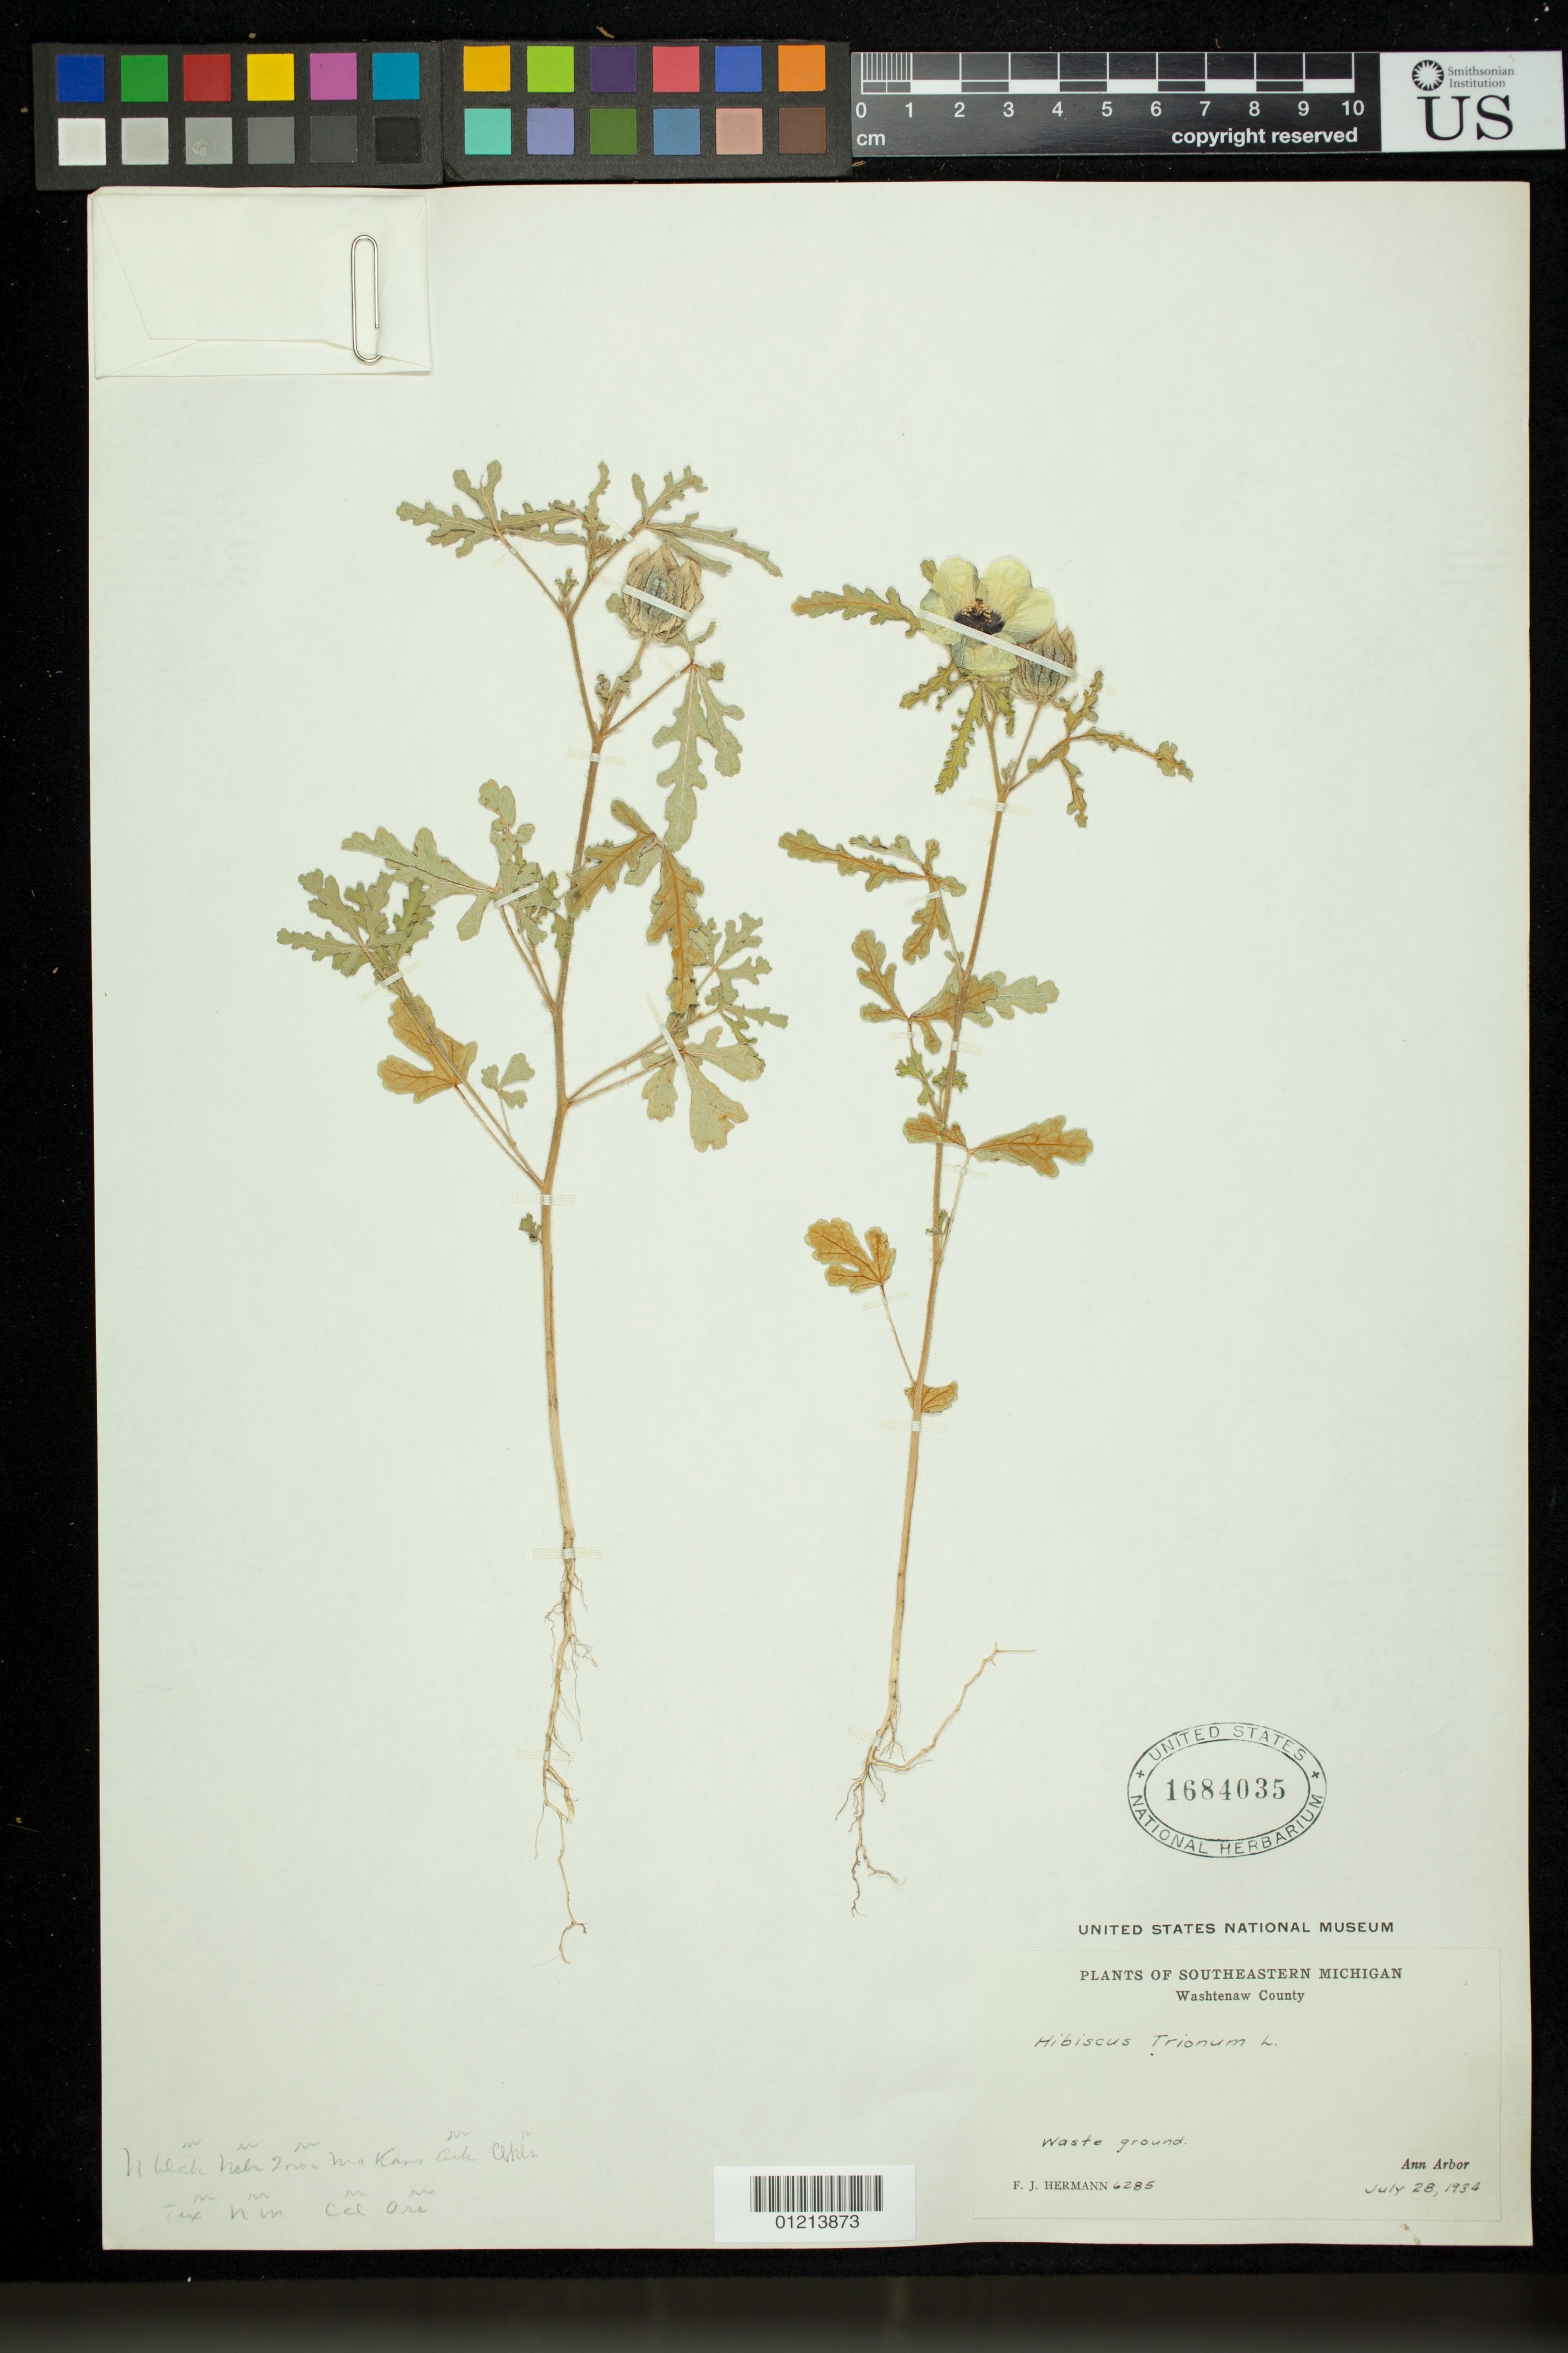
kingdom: Plantae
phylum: Tracheophyta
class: Magnoliopsida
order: Malvales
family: Malvaceae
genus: Hibiscus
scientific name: Hibiscus trionum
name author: L.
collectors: F. J. Hermann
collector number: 6285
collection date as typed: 28 Jul 1934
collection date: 1934-07-28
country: United States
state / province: Michigan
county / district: Washtenaw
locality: Southeastern Michigan, Washtenaw County: Ann Arbor, Waste ground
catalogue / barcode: US 1684035